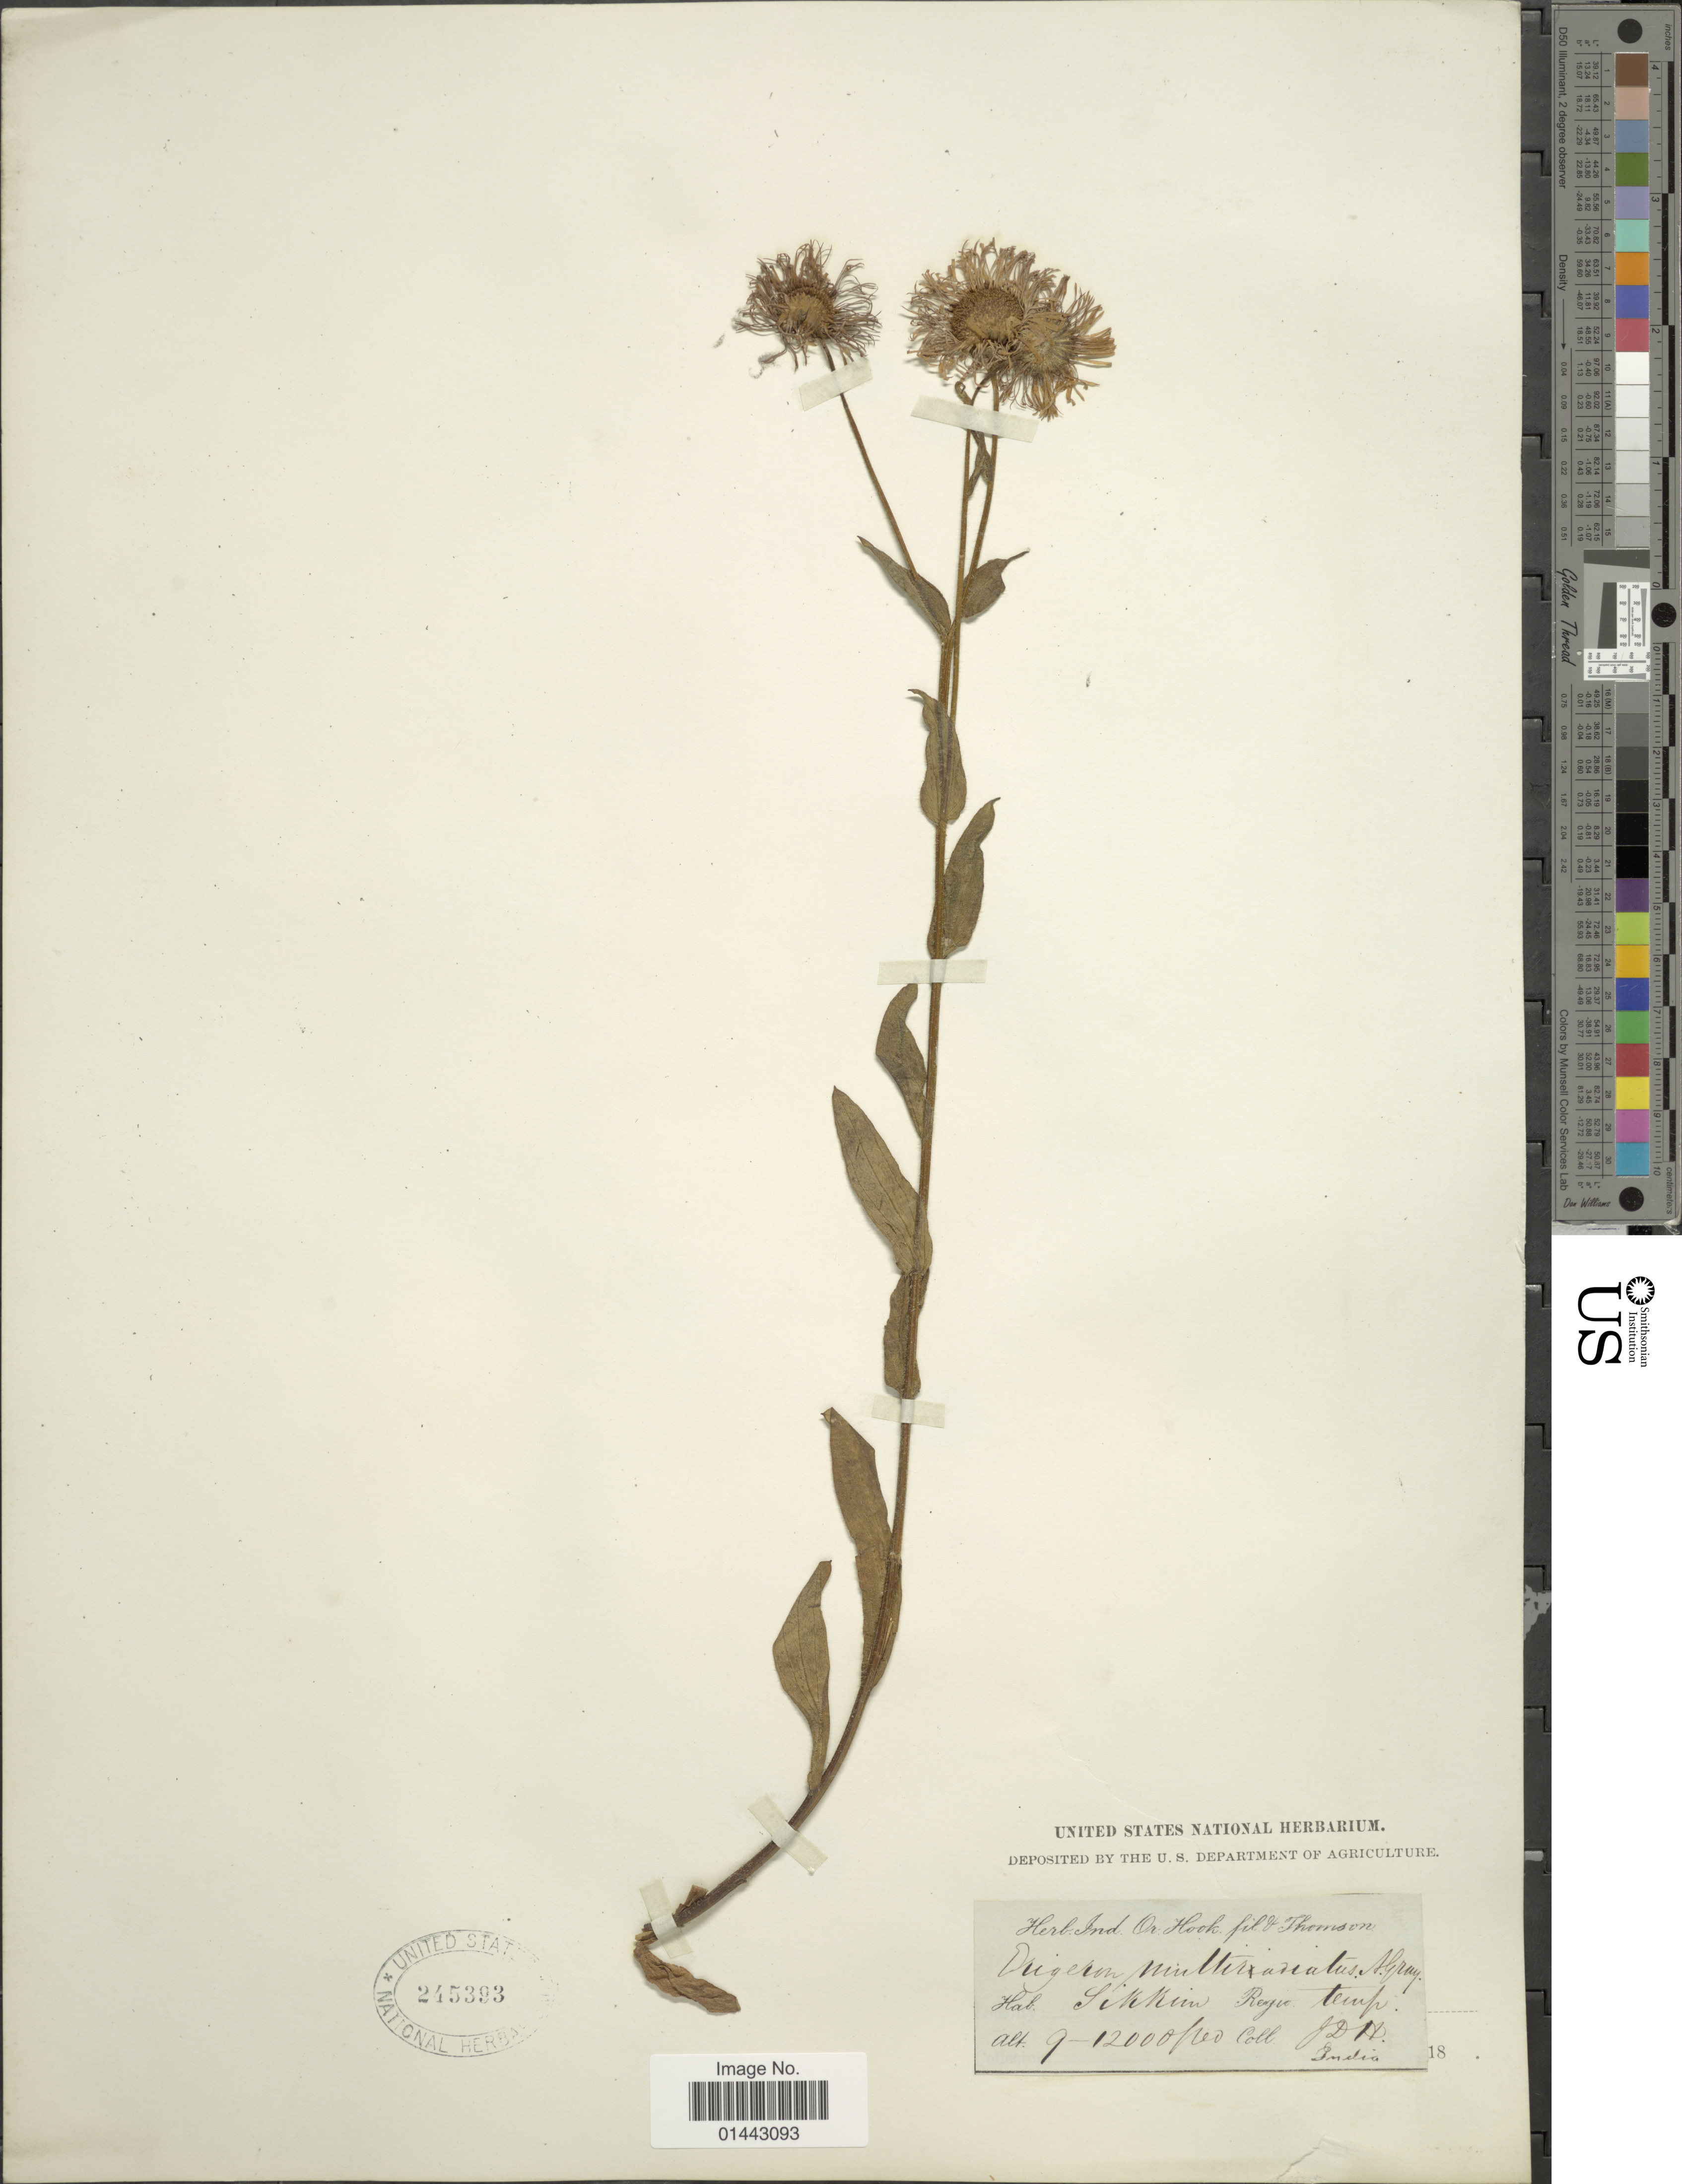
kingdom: Plantae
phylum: Tracheophyta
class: Magnoliopsida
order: Asterales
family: Asteraceae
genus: Erigeron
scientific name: Erigeron multiradiatus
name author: (Lindl. ex DC.) Benth. ex C.B. Clarke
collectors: J. D. Hooker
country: India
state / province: Sikkim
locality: Regio temp.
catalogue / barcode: US 245393